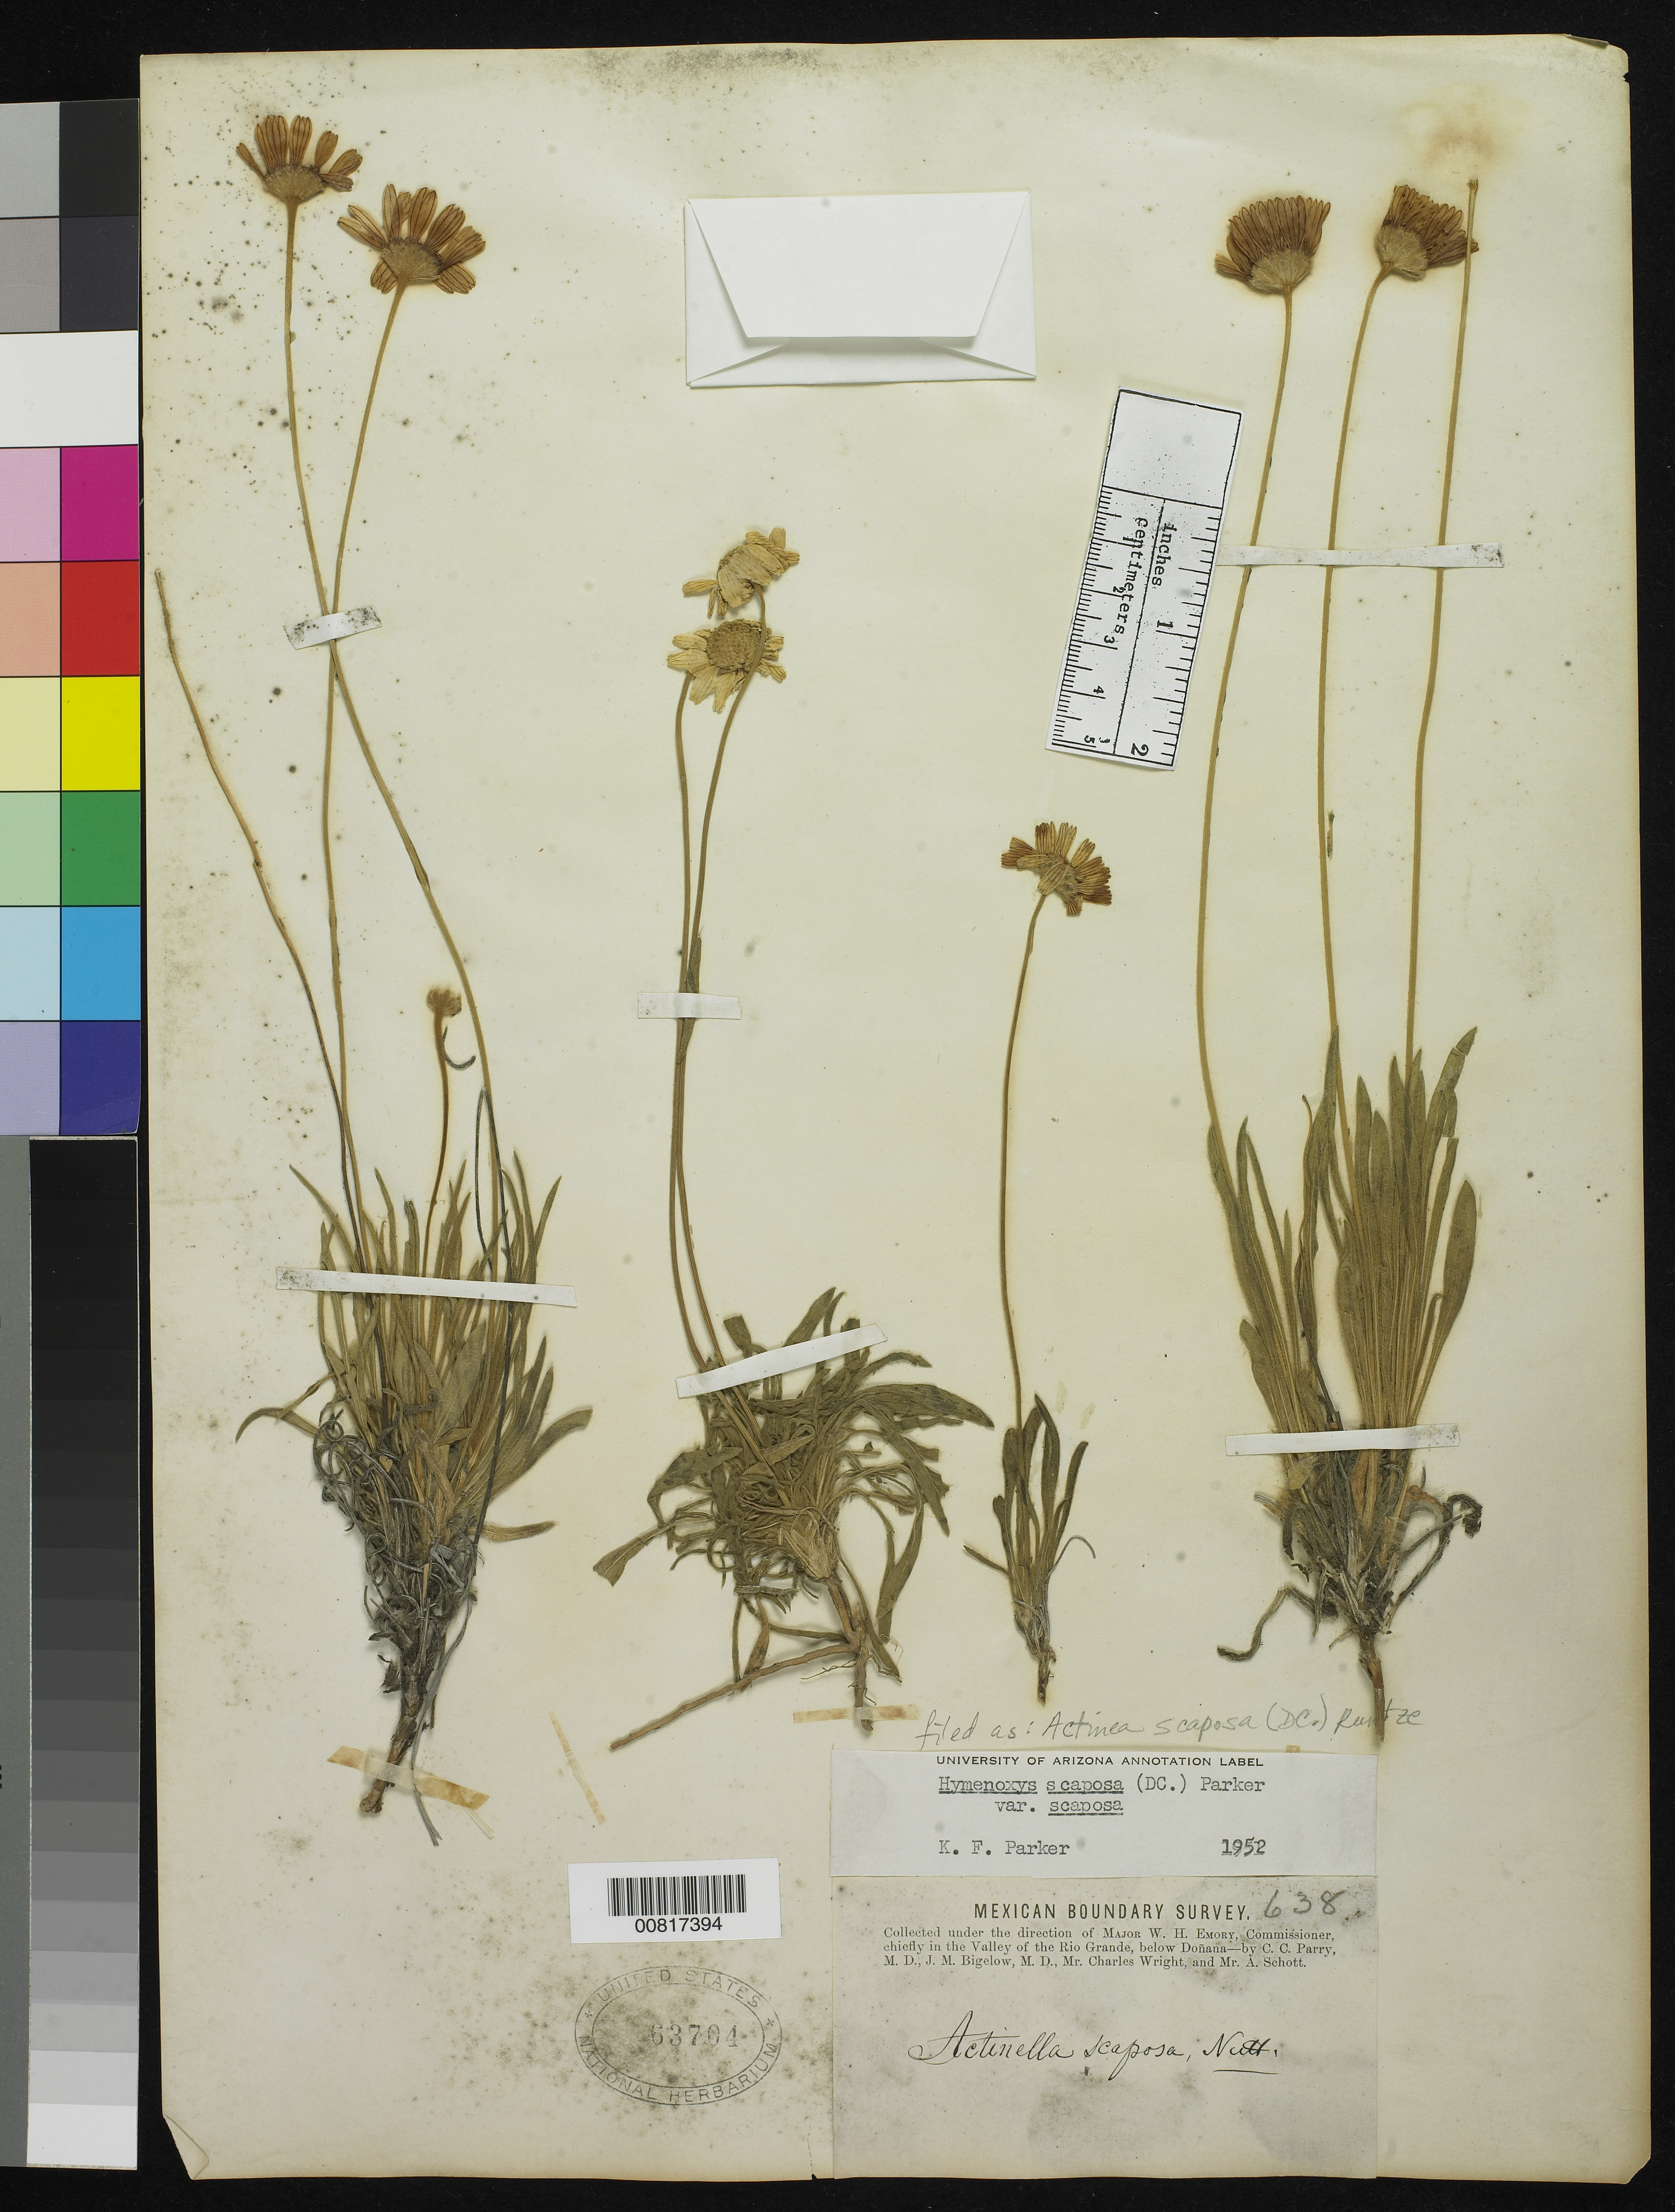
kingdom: Plantae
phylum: Tracheophyta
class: Magnoliopsida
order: Asterales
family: Asteraceae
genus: Actinea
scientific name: Actinea scaposa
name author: (DC.) Kuntze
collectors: C. C. Parry, J. M. Bigelow, C. Wright & A. C. V. Schott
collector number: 638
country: United States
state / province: New Mexico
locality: Valley of the Rio Grande, below Doñana, New Mexico.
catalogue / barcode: US 63704